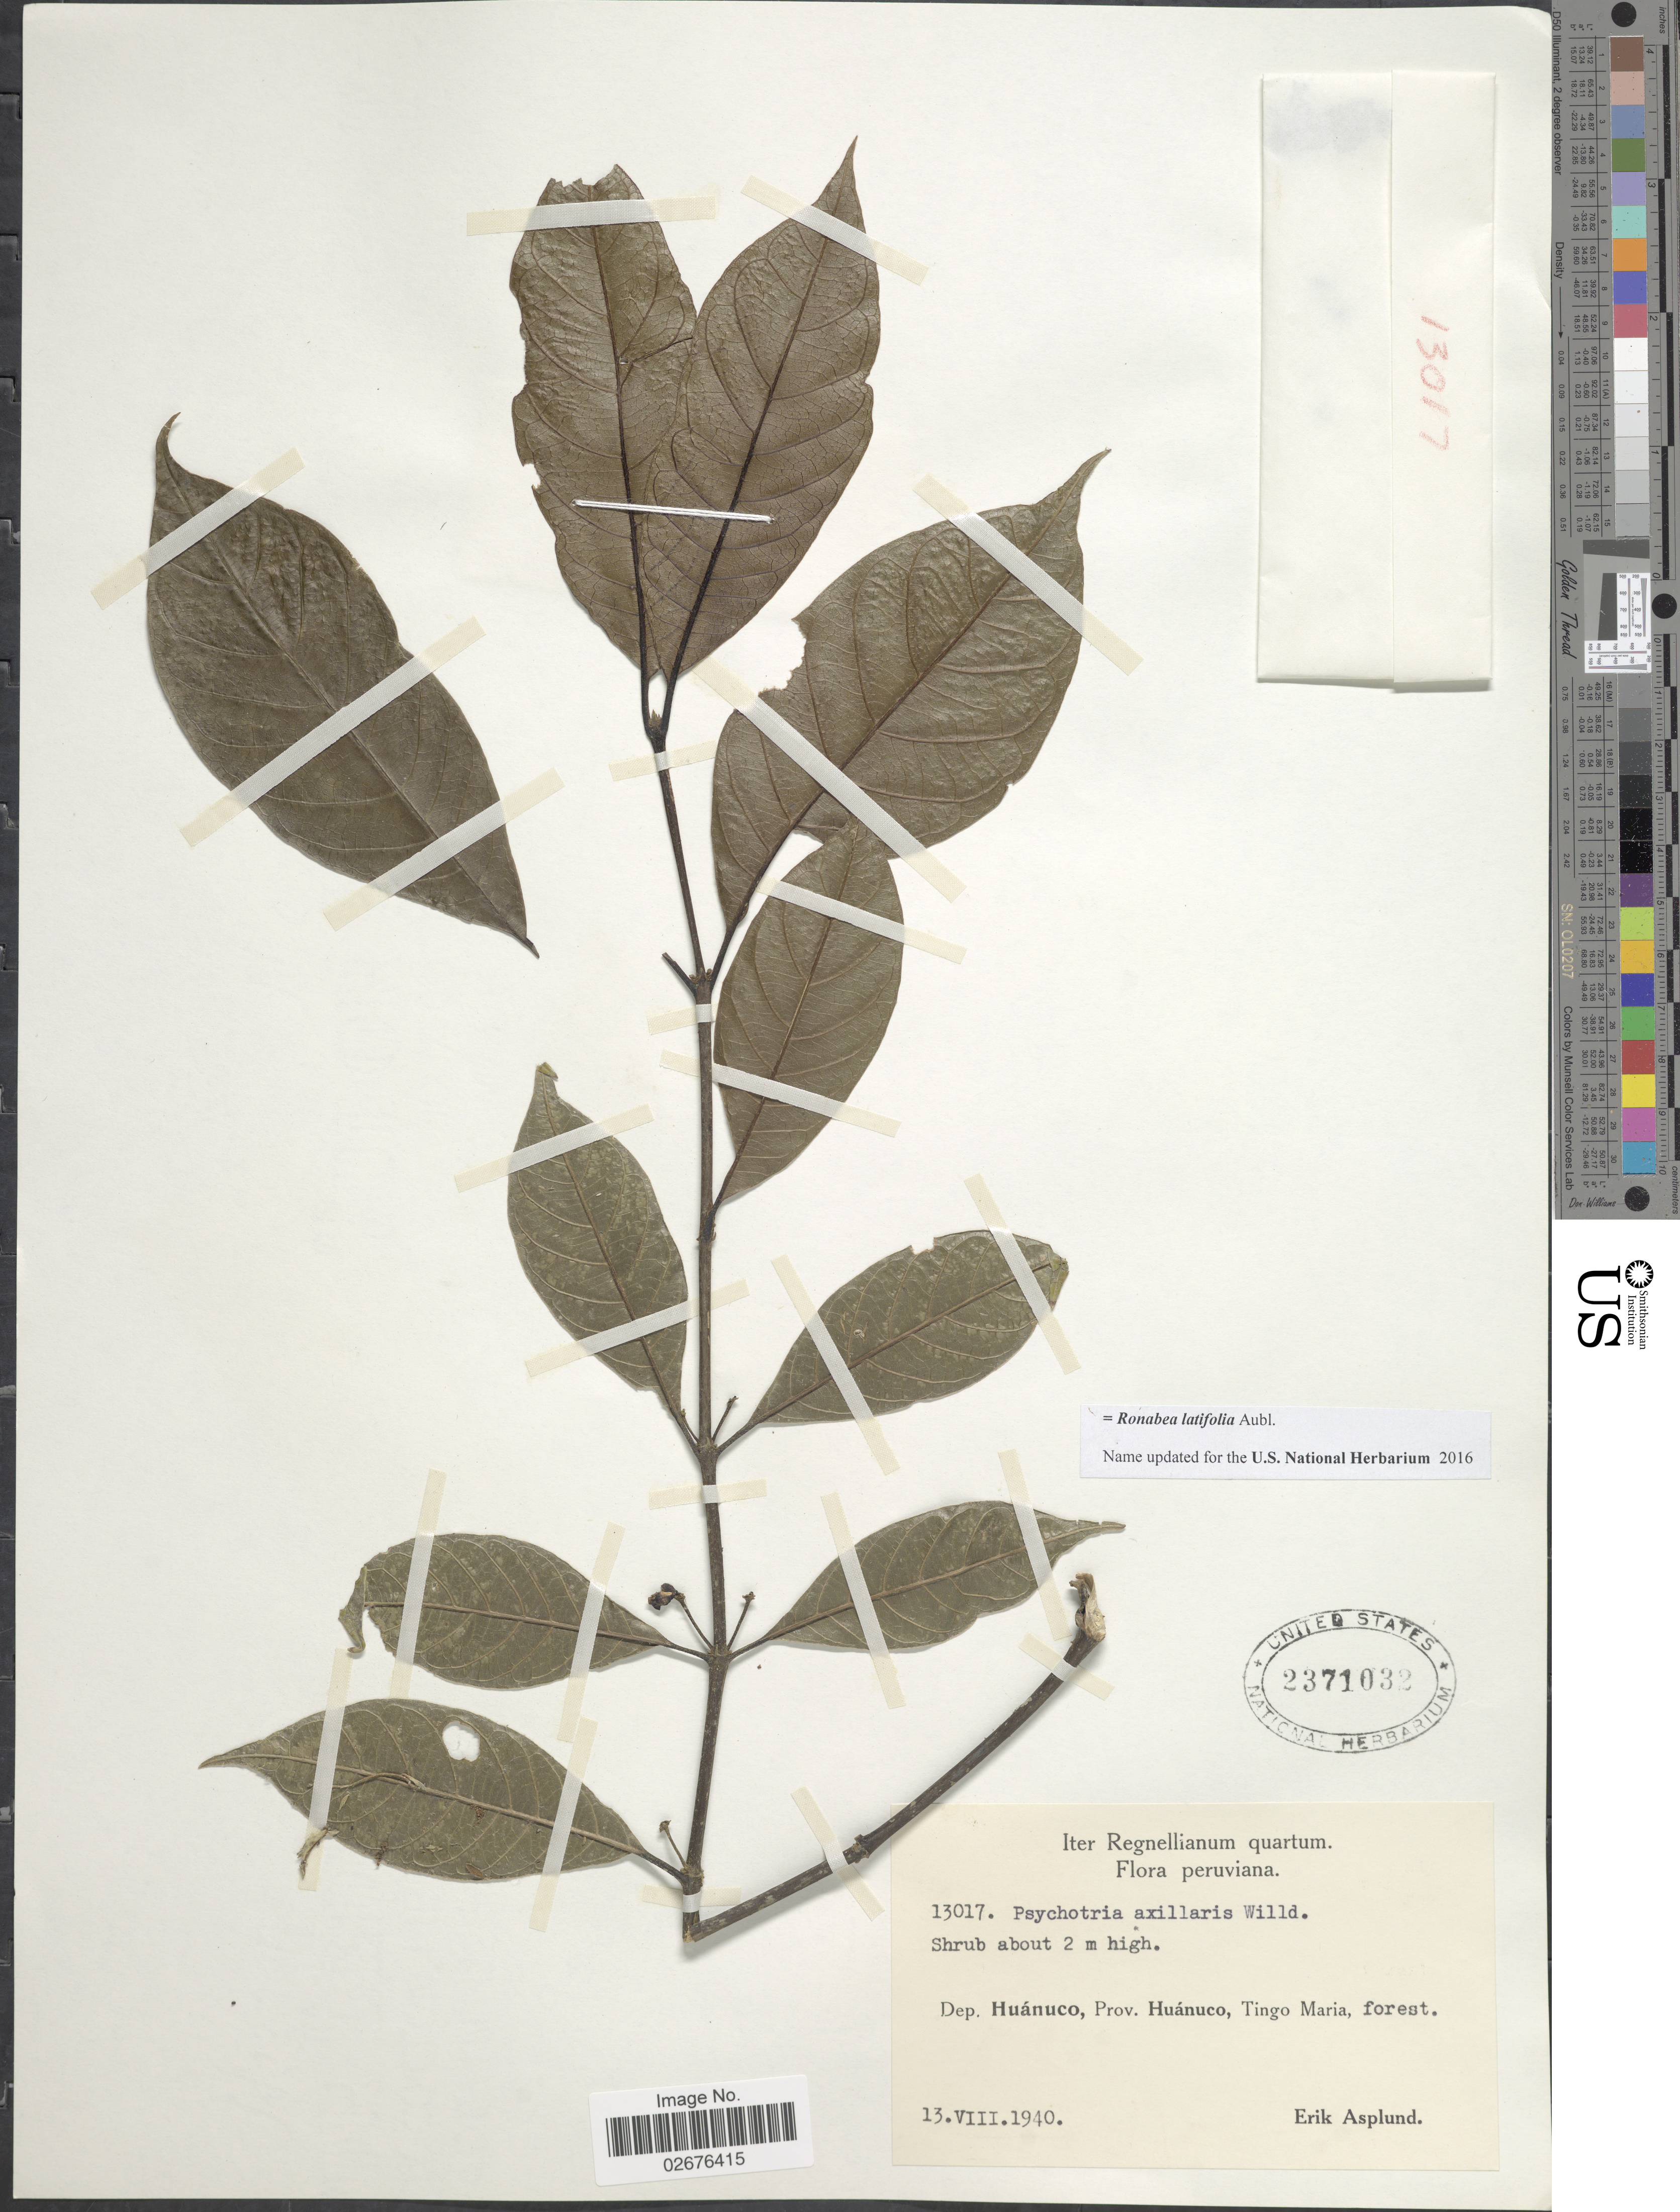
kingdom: Plantae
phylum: Tracheophyta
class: Magnoliopsida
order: Gentianales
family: Rubiaceae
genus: Ronabea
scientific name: Ronabea latifolia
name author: Aubl.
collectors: E. Asplund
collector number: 13017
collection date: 1940-08-13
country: Peru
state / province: Huánuco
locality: Dep. Huanuco, Tingo Maria, forest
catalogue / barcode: US 2371032